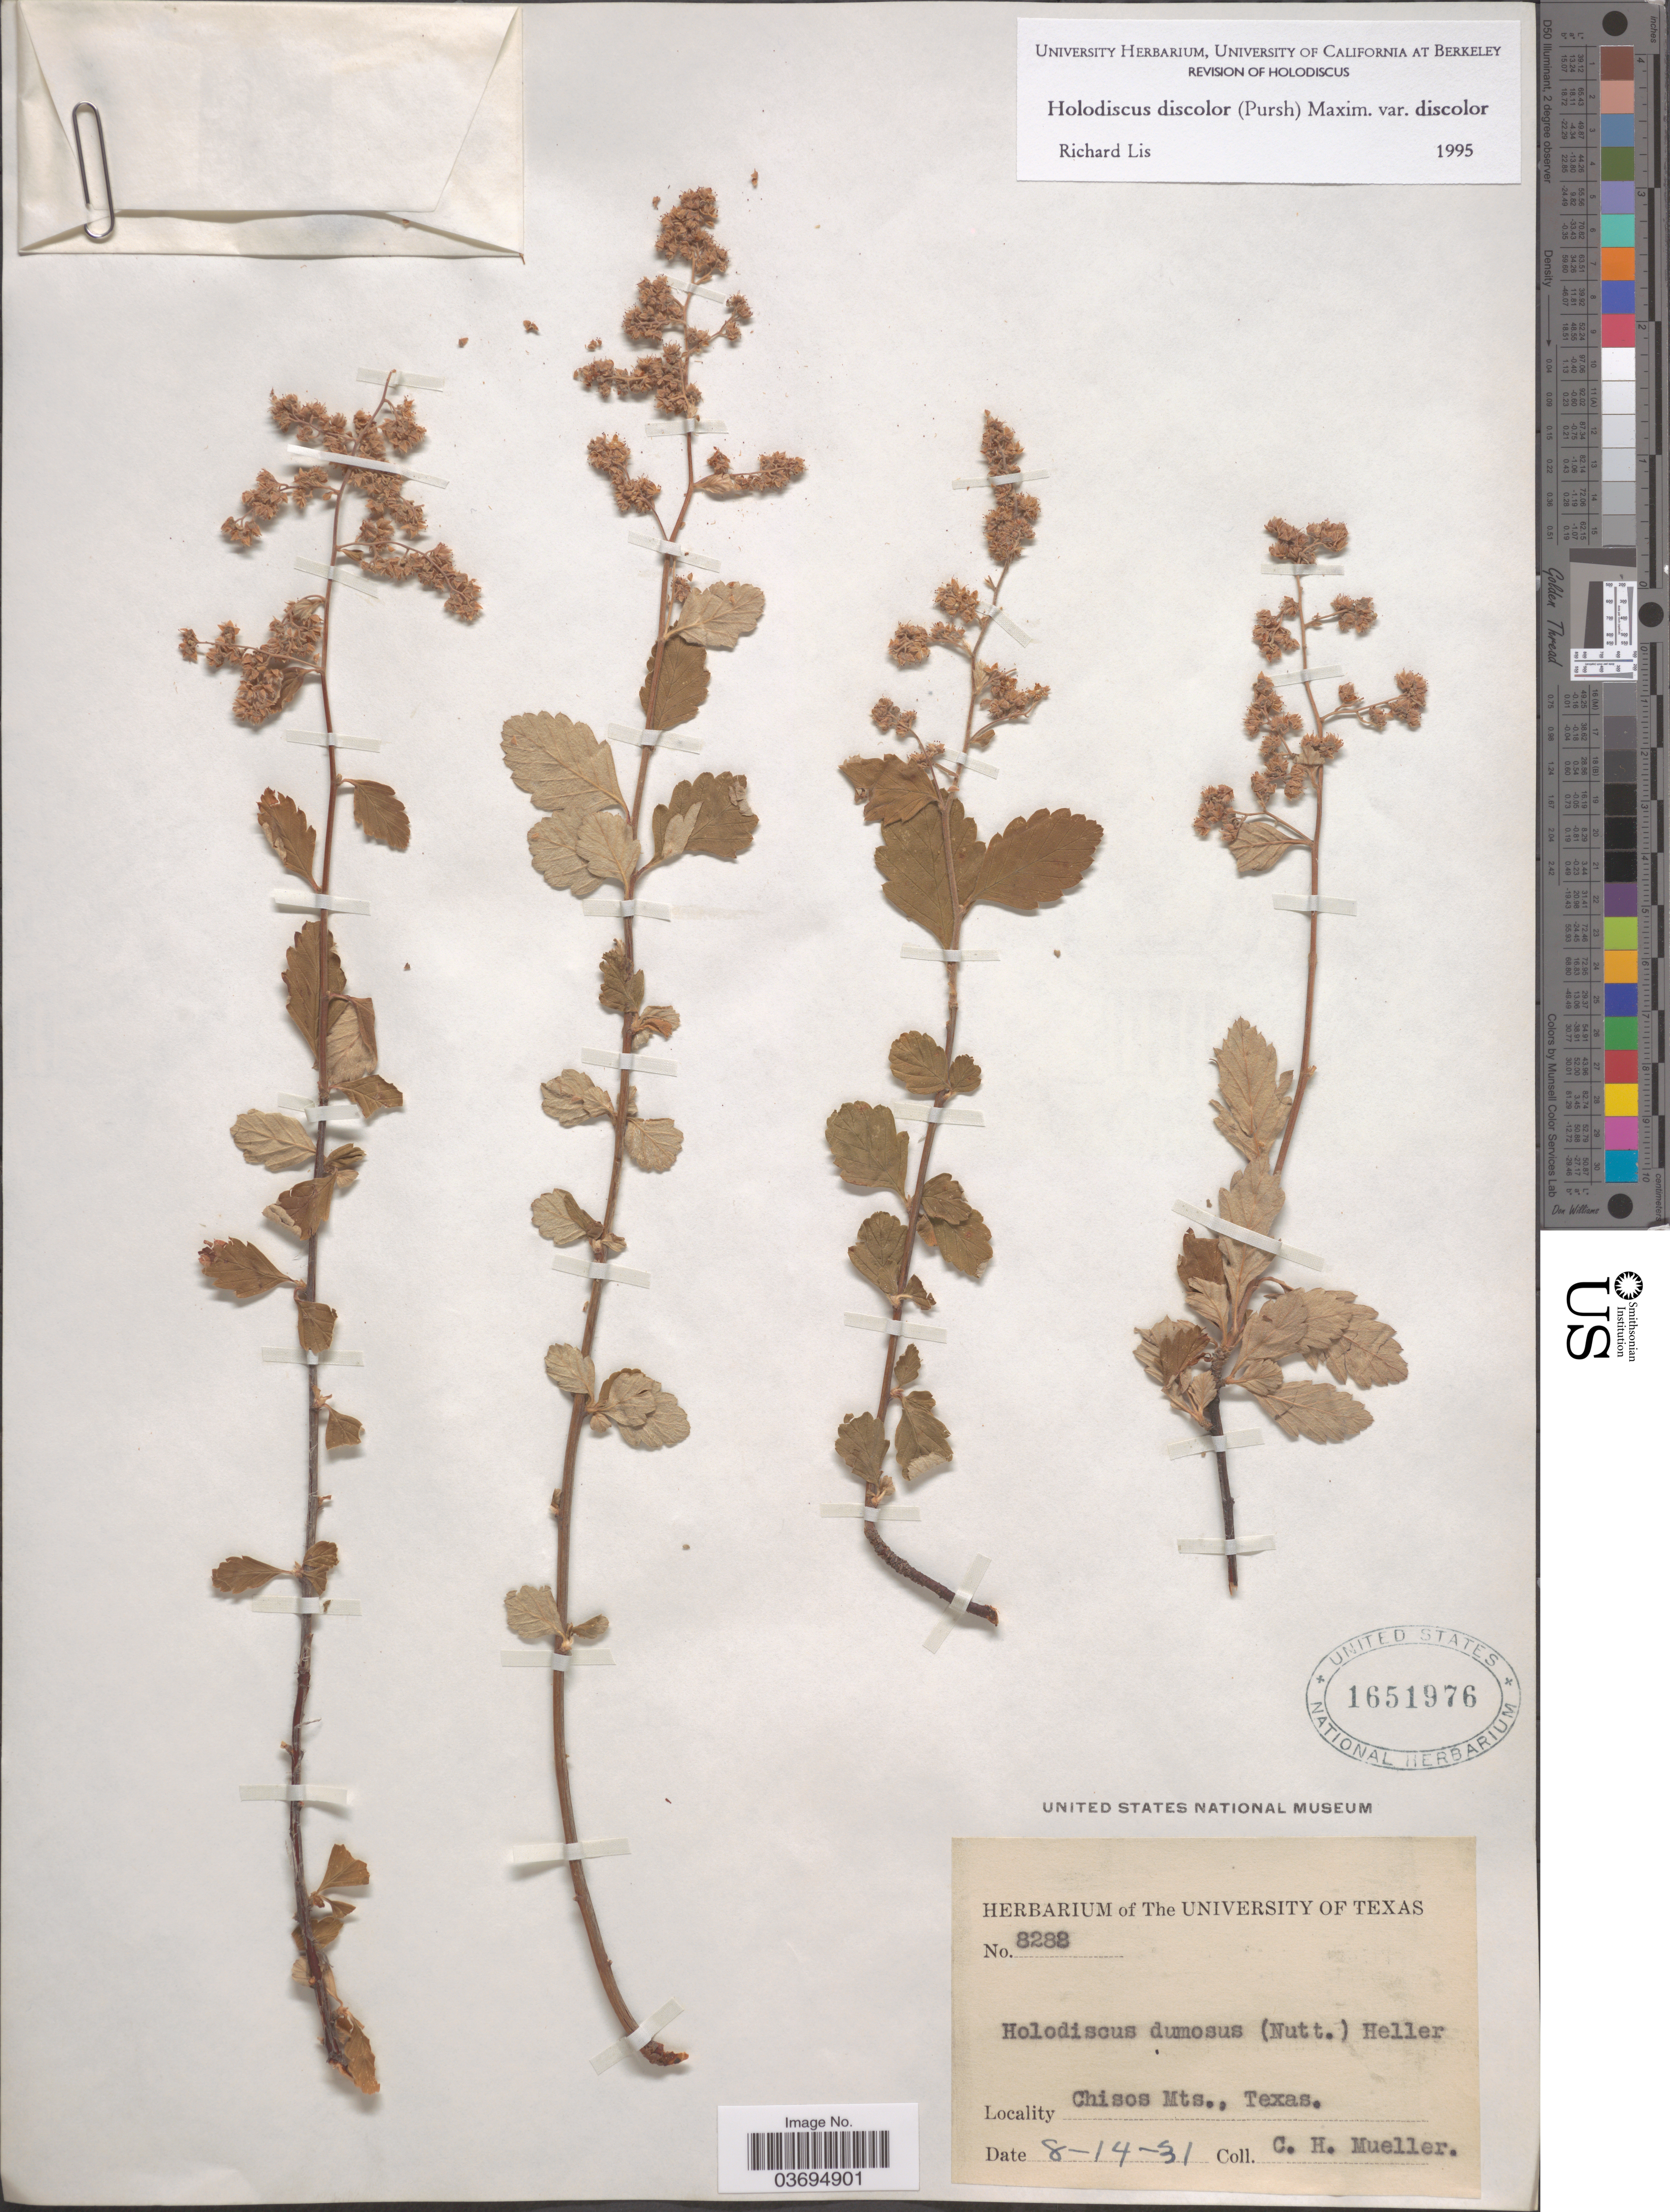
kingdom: Plantae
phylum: Tracheophyta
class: Magnoliopsida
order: Rosales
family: Rosaceae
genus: Holodiscus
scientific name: Holodiscus discolor var. discolor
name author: (Pursh) Maxim.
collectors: C. H. Mueller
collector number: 8288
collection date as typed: Transcribed d/m/y: 14/8/31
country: United States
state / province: Texas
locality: Chisos Mts.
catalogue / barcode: US 1651976